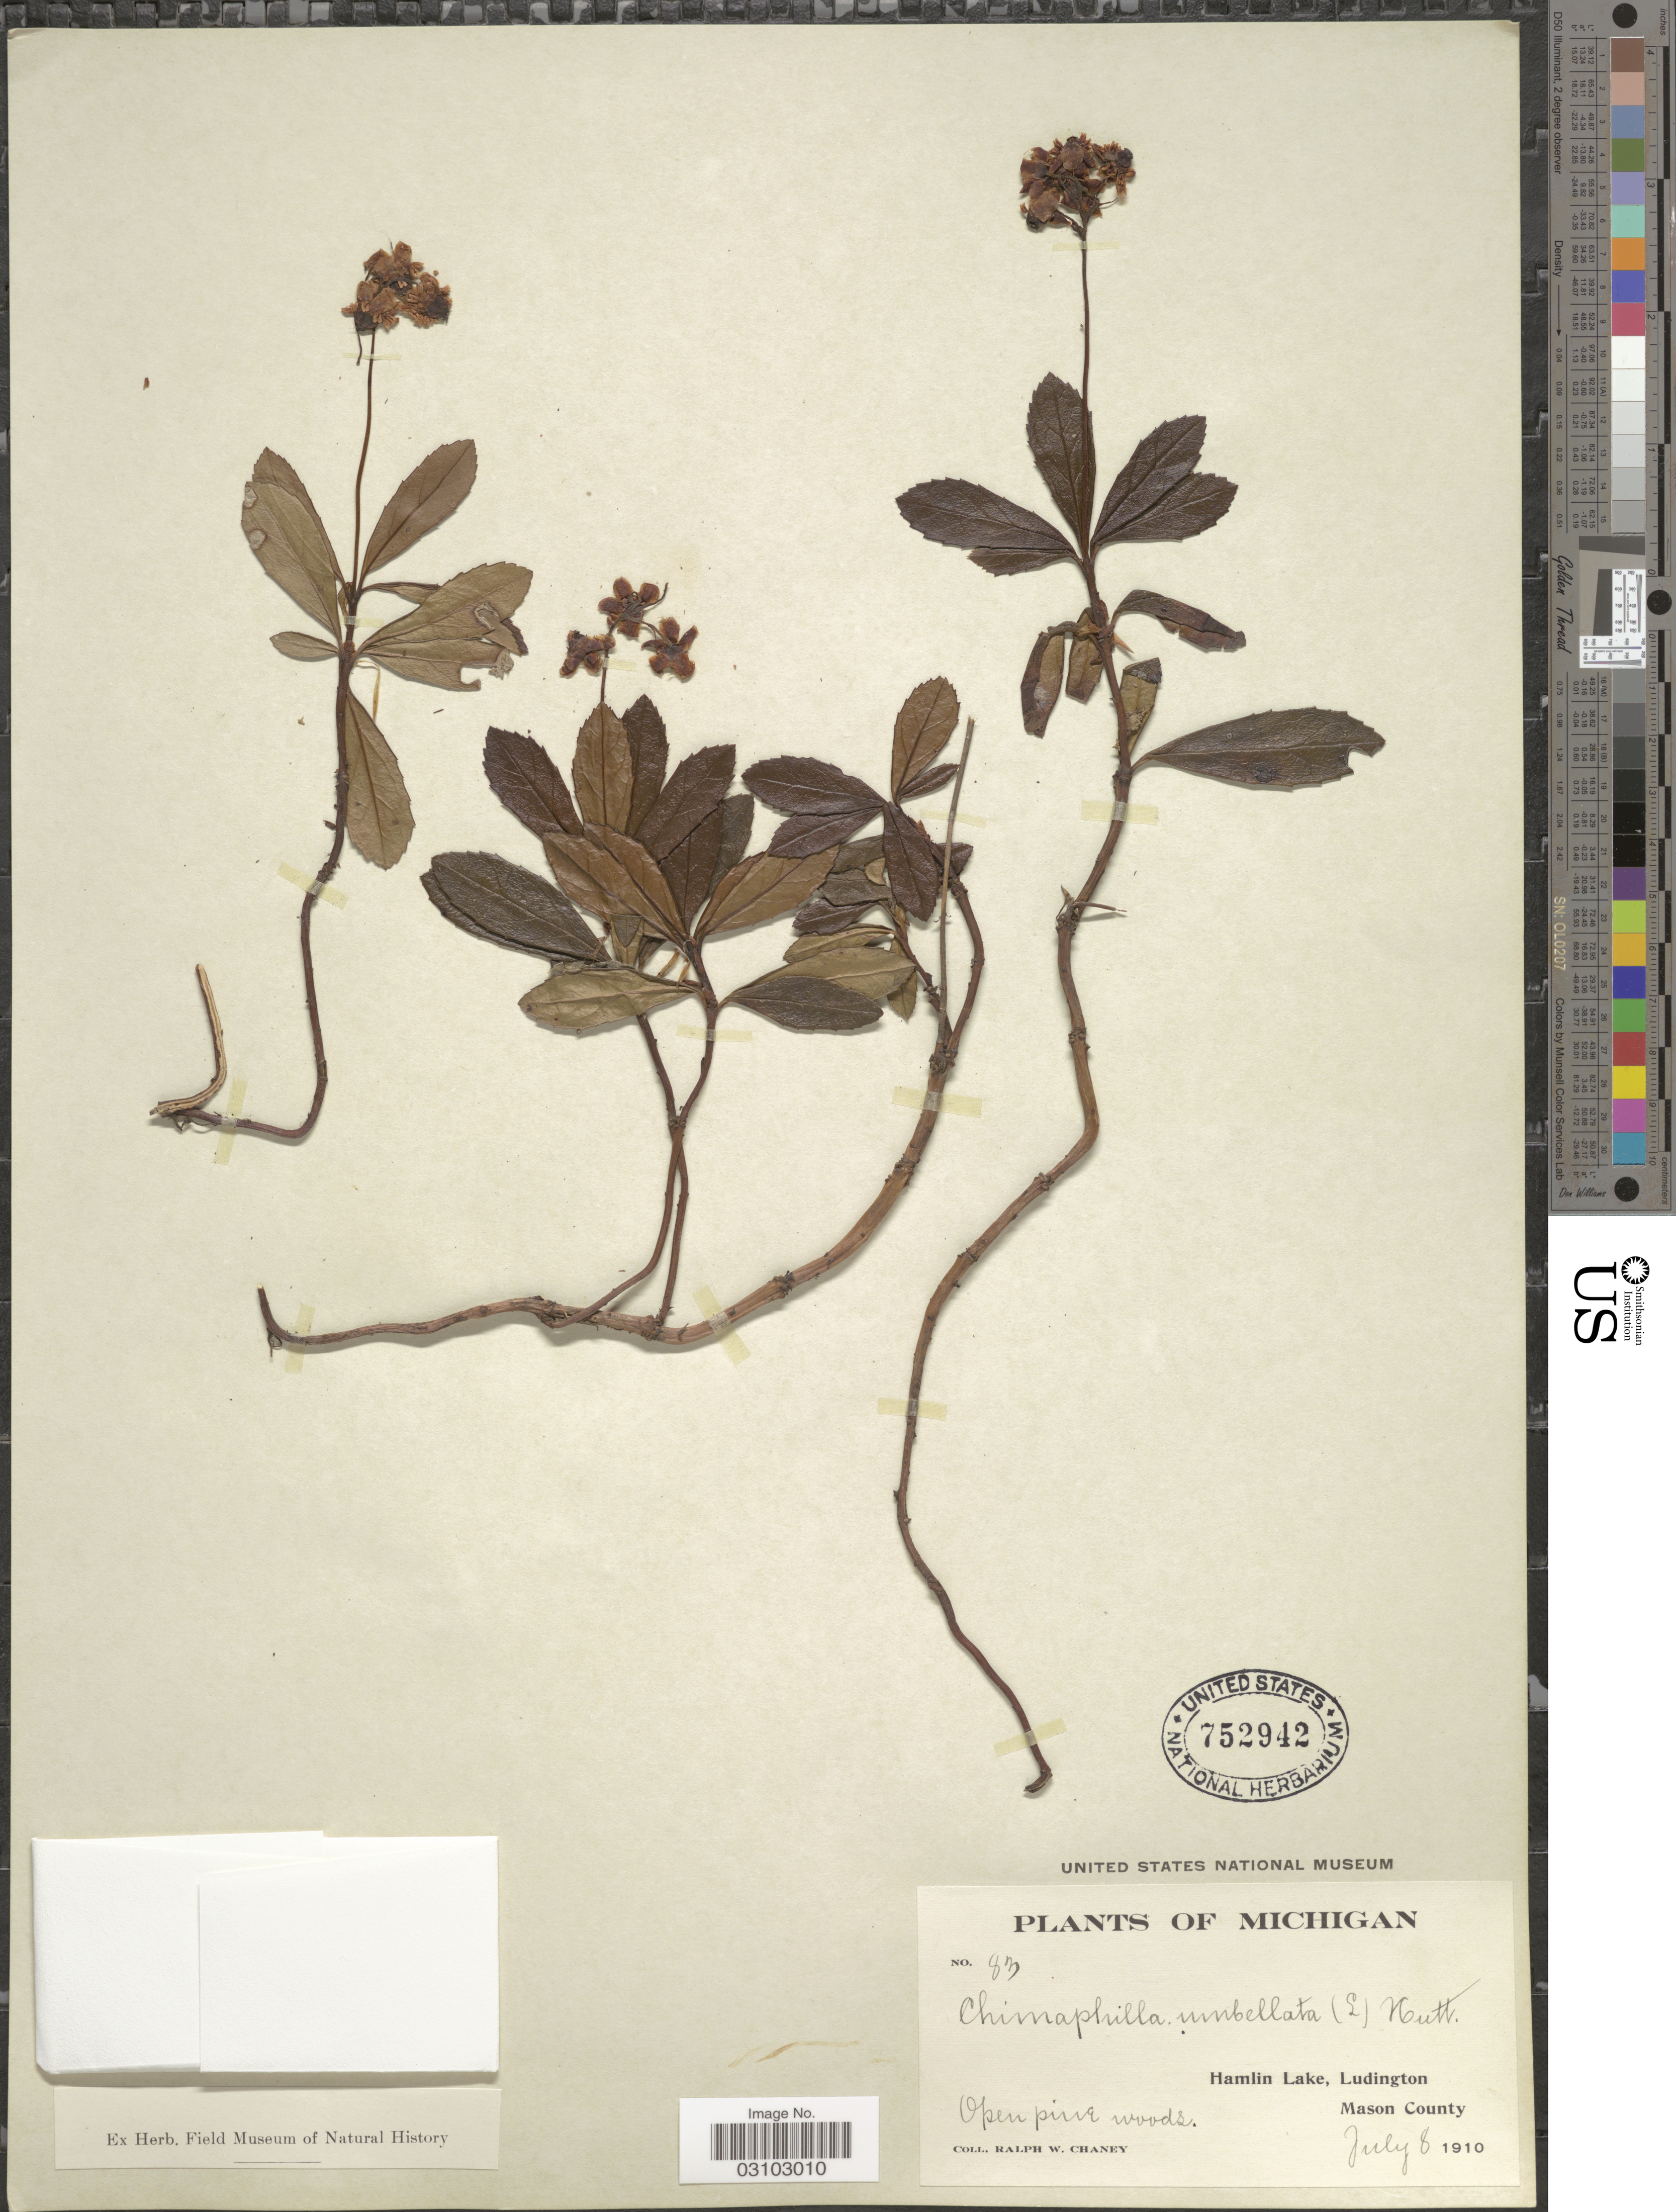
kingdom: Plantae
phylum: Tracheophyta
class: Magnoliopsida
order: Ericales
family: Ericaceae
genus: Chimaphila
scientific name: Chimaphila umbellata subsp. occidentalis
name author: (Rydb.) Hultén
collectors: R. Chaney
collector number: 83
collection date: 1910-07-08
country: United States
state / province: Michigan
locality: Hamlin Lake, Ludington. Mason County.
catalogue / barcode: US 752942